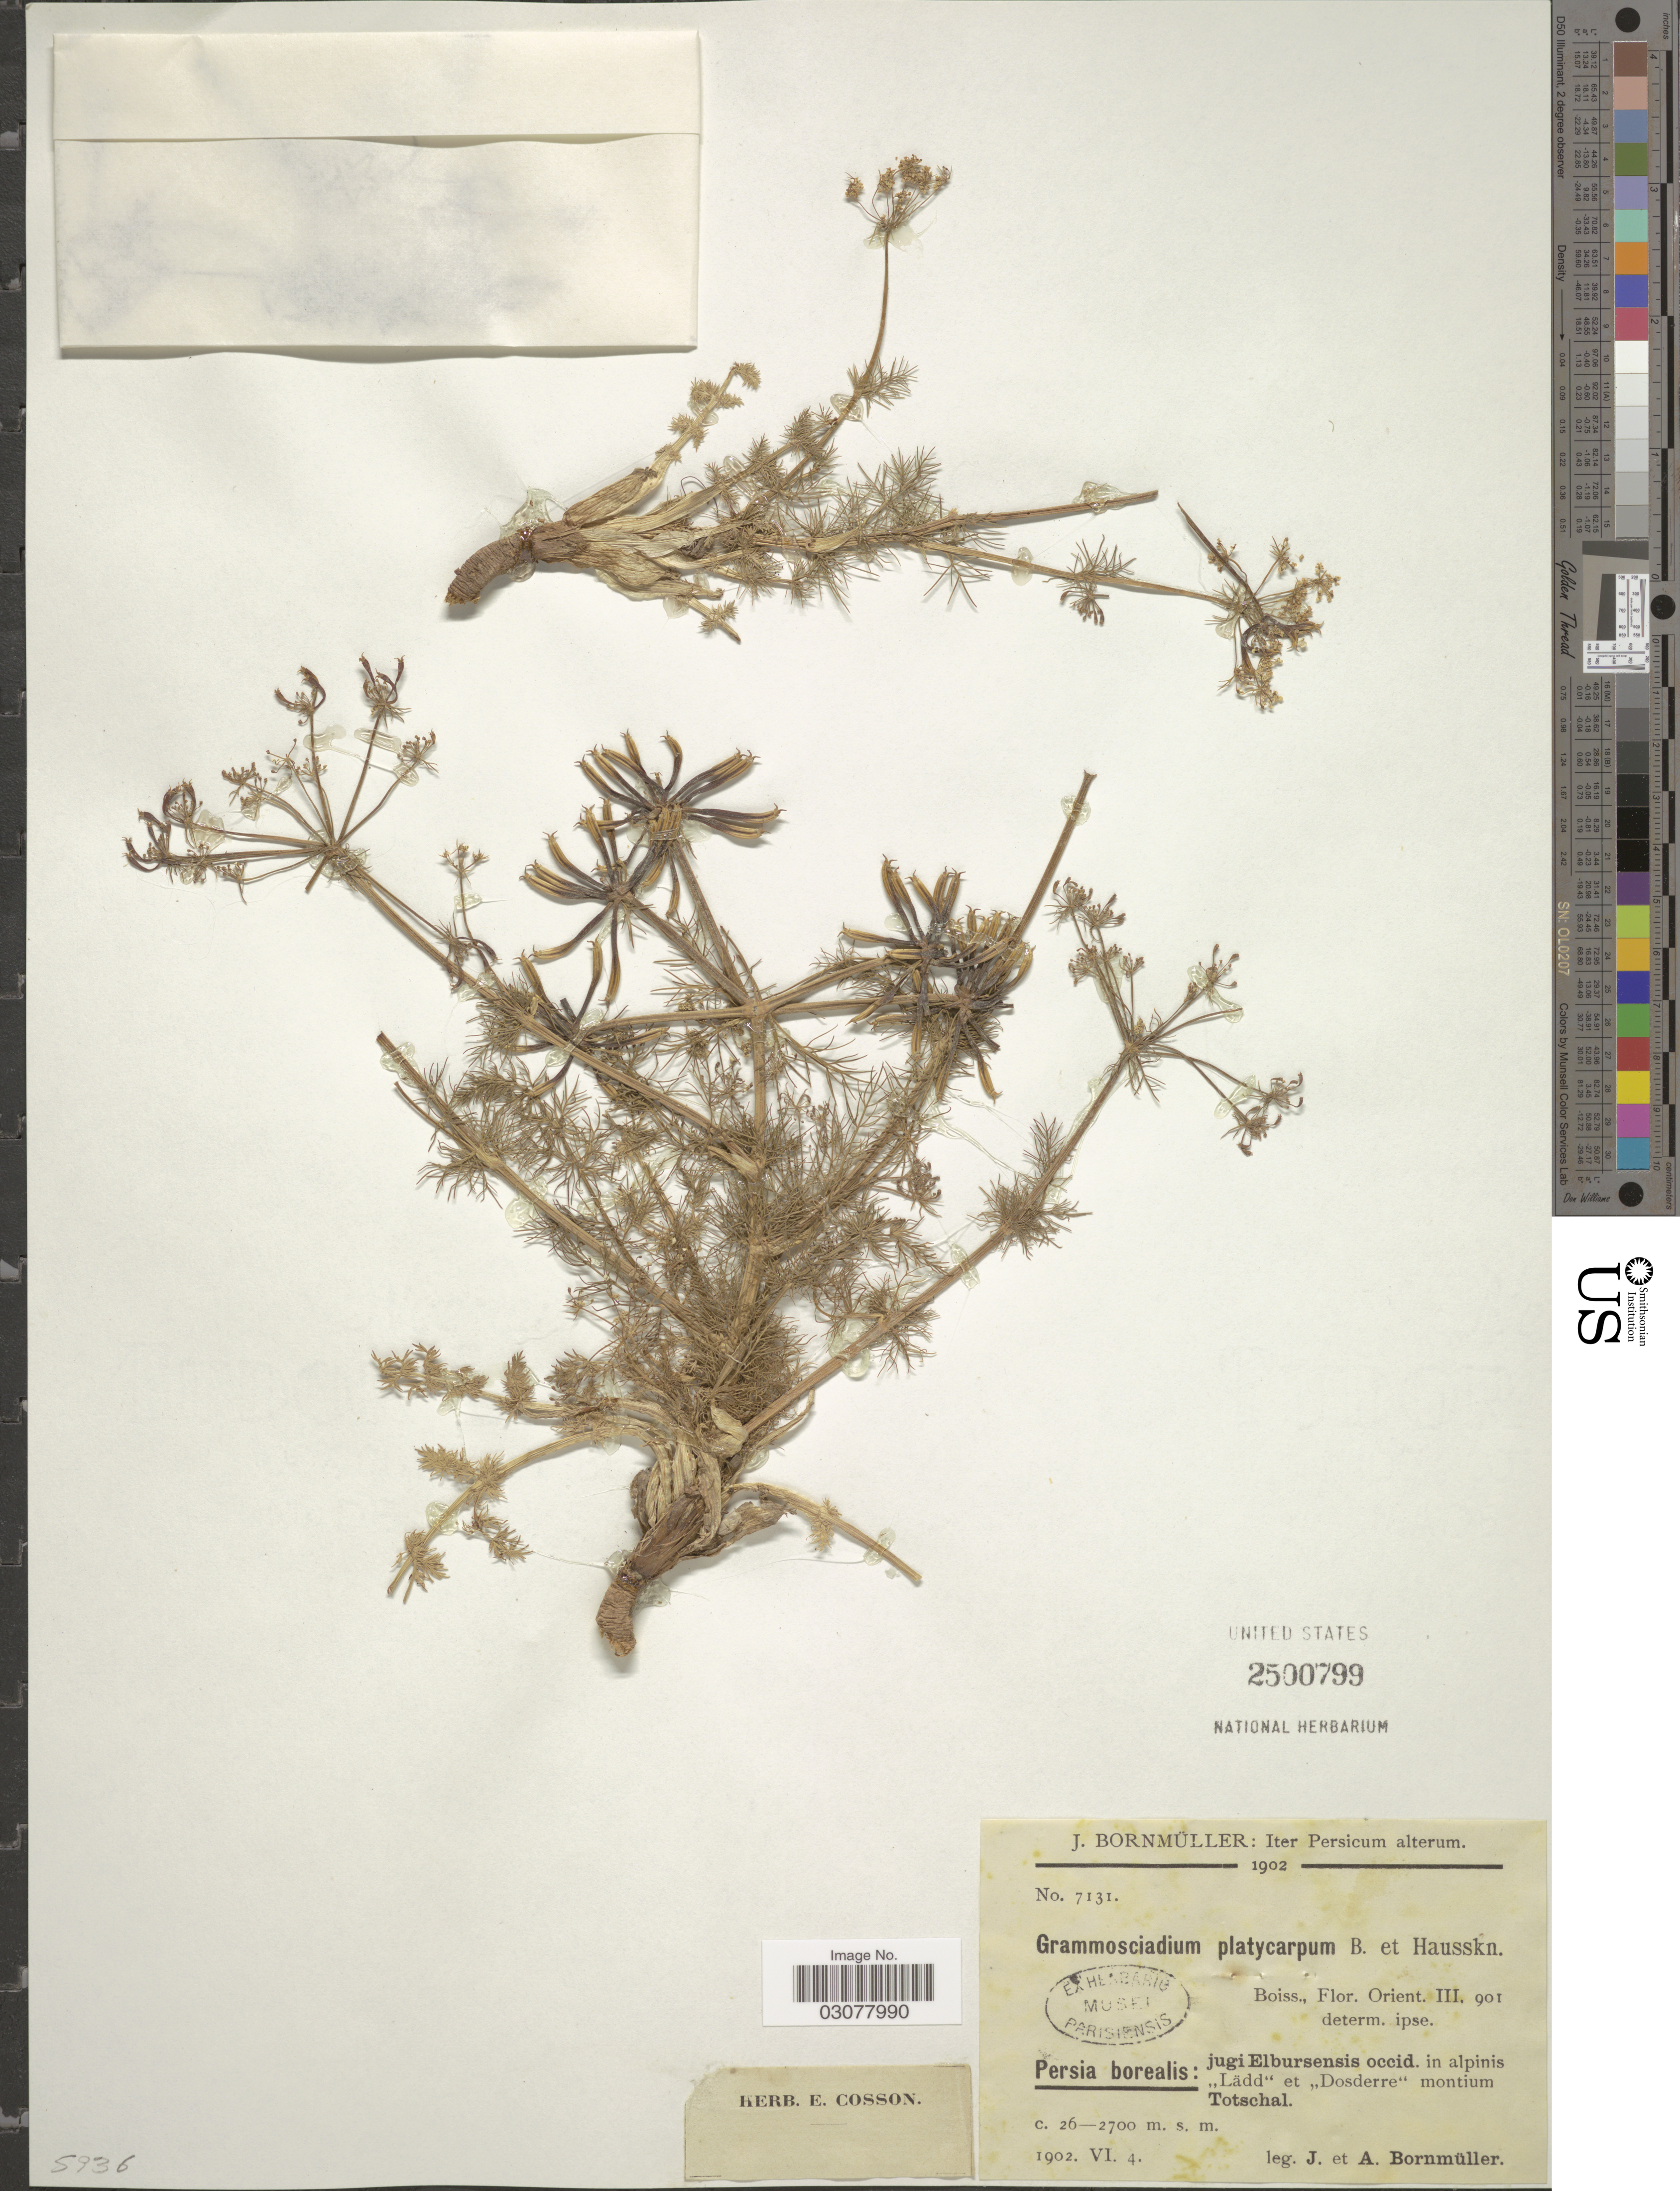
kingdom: Plantae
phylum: Tracheophyta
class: Magnoliopsida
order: Apiales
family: Apiaceae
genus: Grammosciadium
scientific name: Grammosciadium platycarpum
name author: Boiss. & Hausskn.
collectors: J. Bornmüller & A. Bornmüller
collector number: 7131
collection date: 1902-06-04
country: Iran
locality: Persia borealis: jugi Elbursensis occid. in alpinis "Lädd" et "Dosderr" montium Totschal.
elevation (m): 2600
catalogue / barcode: US 2500799